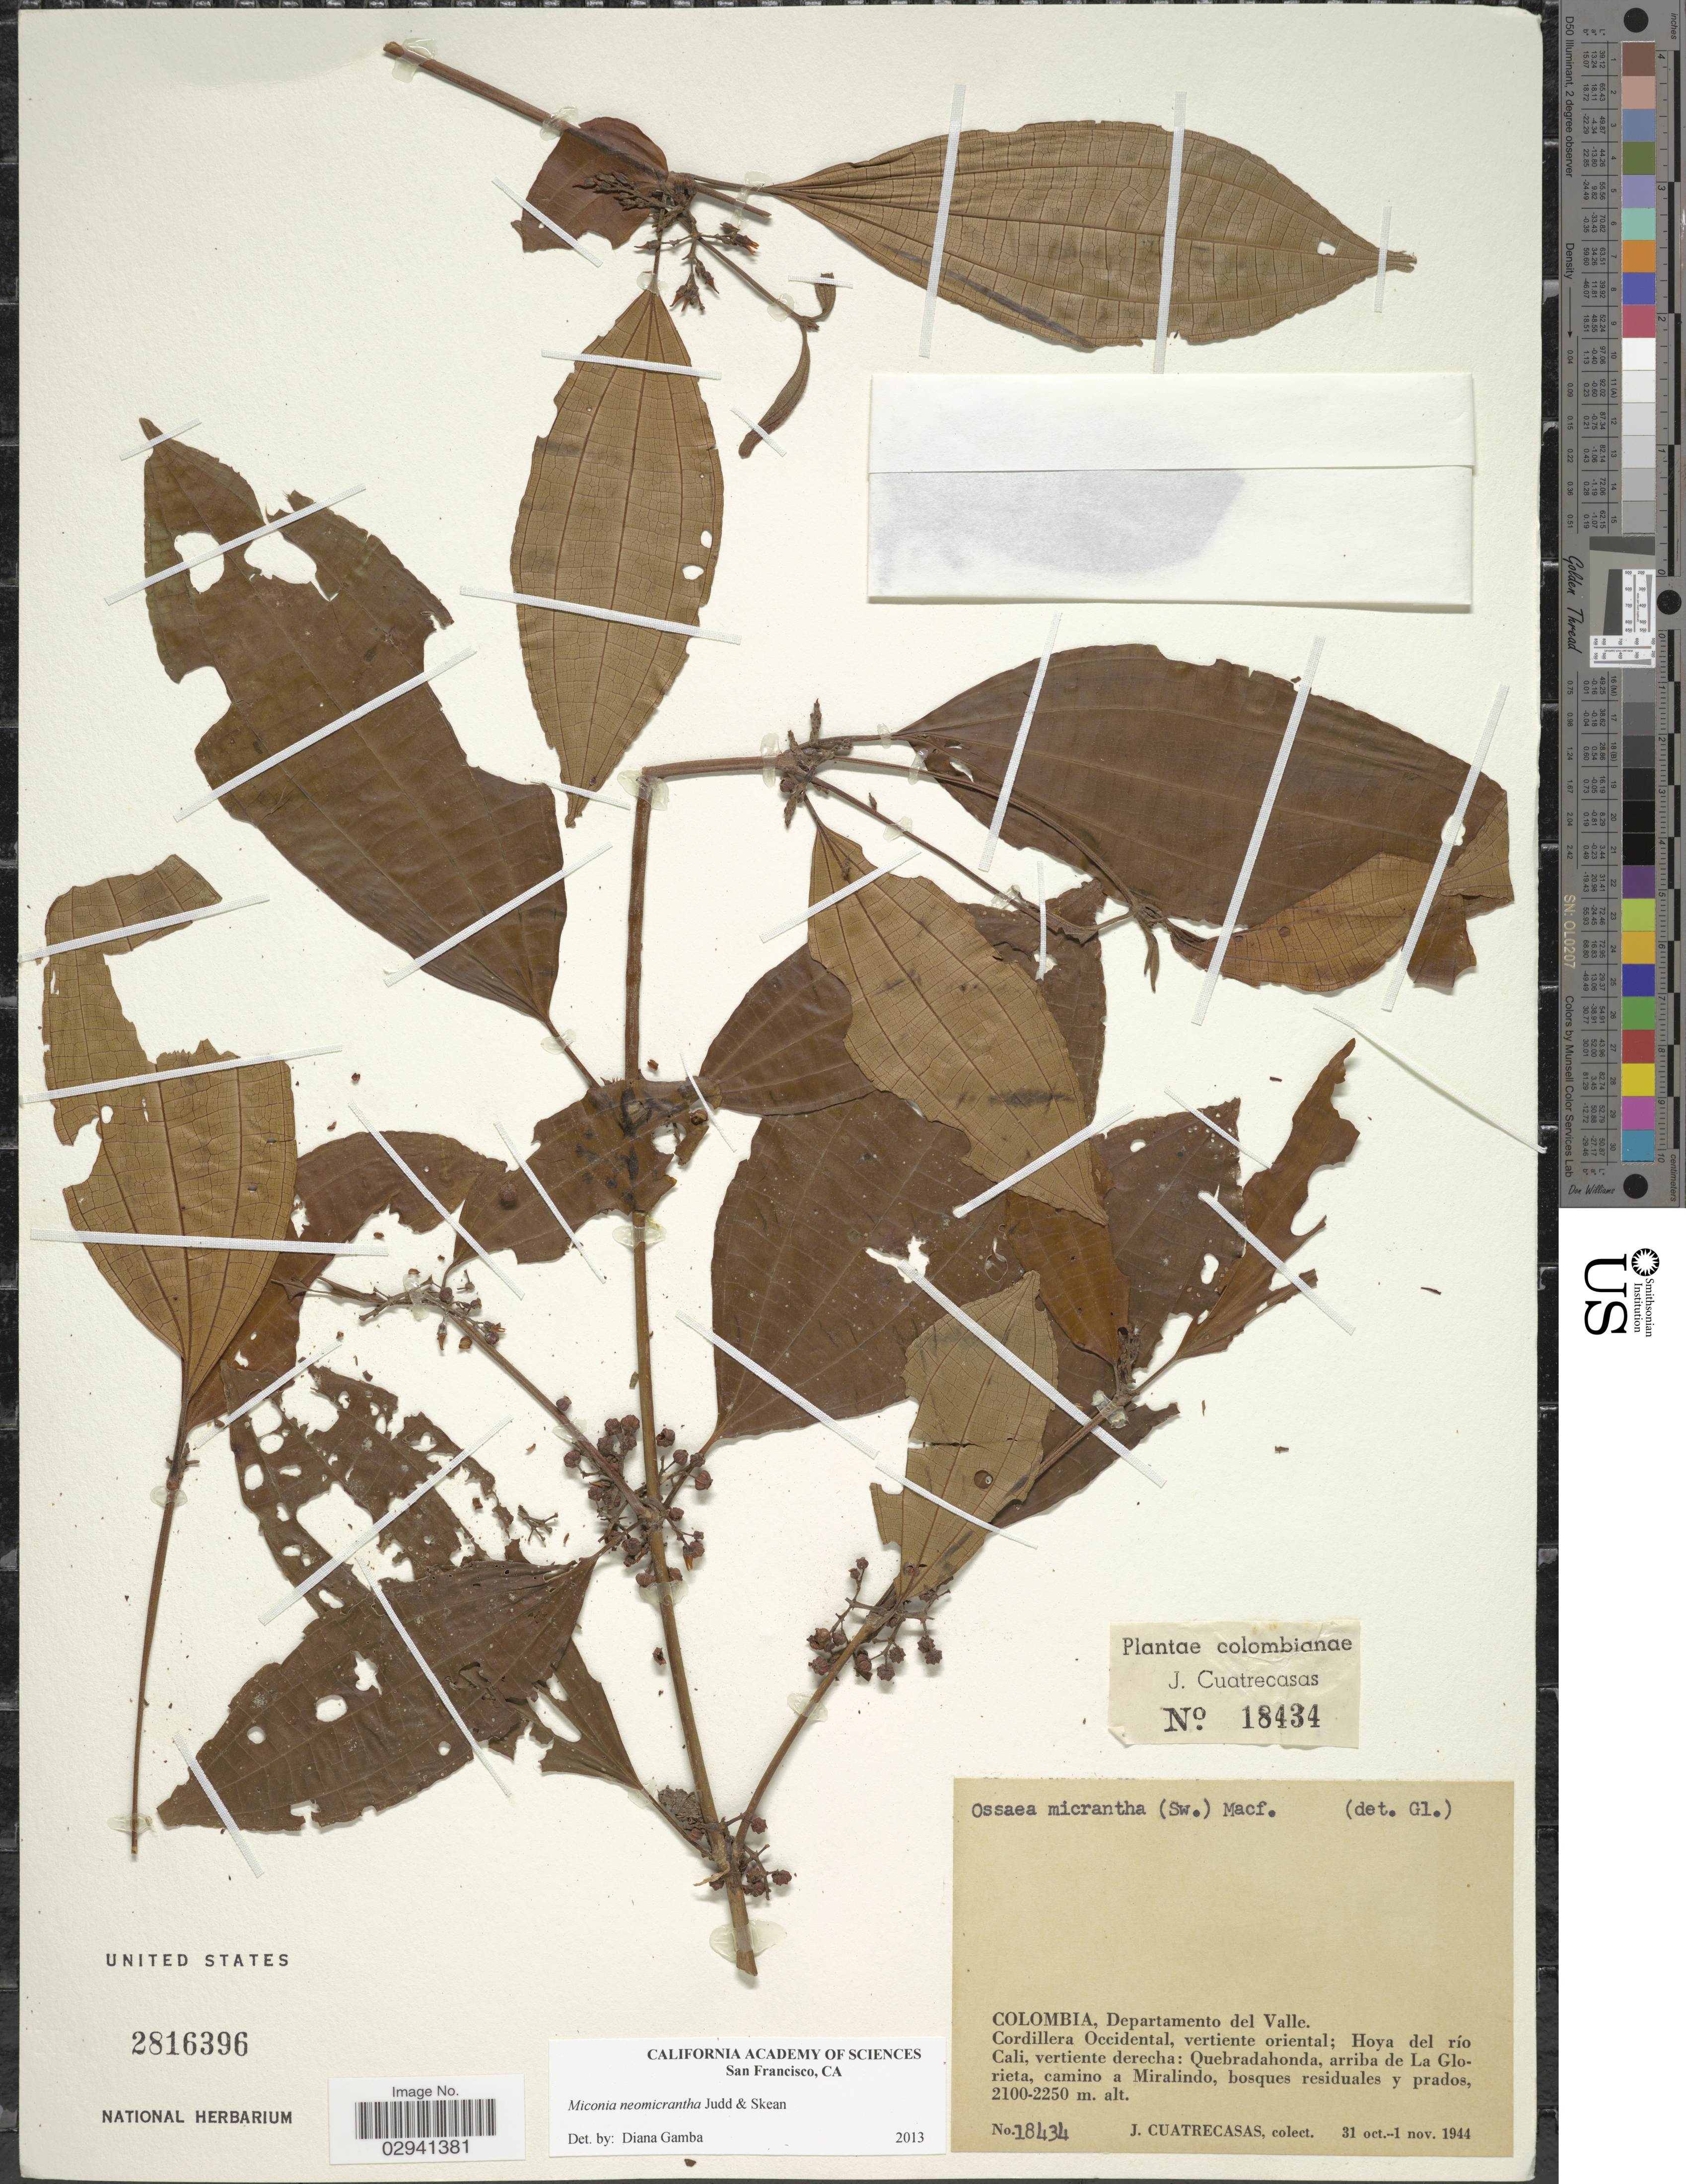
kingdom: Plantae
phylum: Tracheophyta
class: Magnoliopsida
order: Myrtales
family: Melastomataceae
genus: Miconia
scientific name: Miconia neomicrantha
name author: Judd & Skean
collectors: J. Cuatrecasas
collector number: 18434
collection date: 1944-10-31/1944-11-01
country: Colombia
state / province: Valle del Cauca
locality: Departamento del Valle, Cordillera Occidental, vertiente oriental, Hoya del río Cali, vertiente derecha, Quebradahonda, arriba de La Glorieta, camino a Miralindo, bosques residuales y prados.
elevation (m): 2100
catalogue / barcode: US 2816396